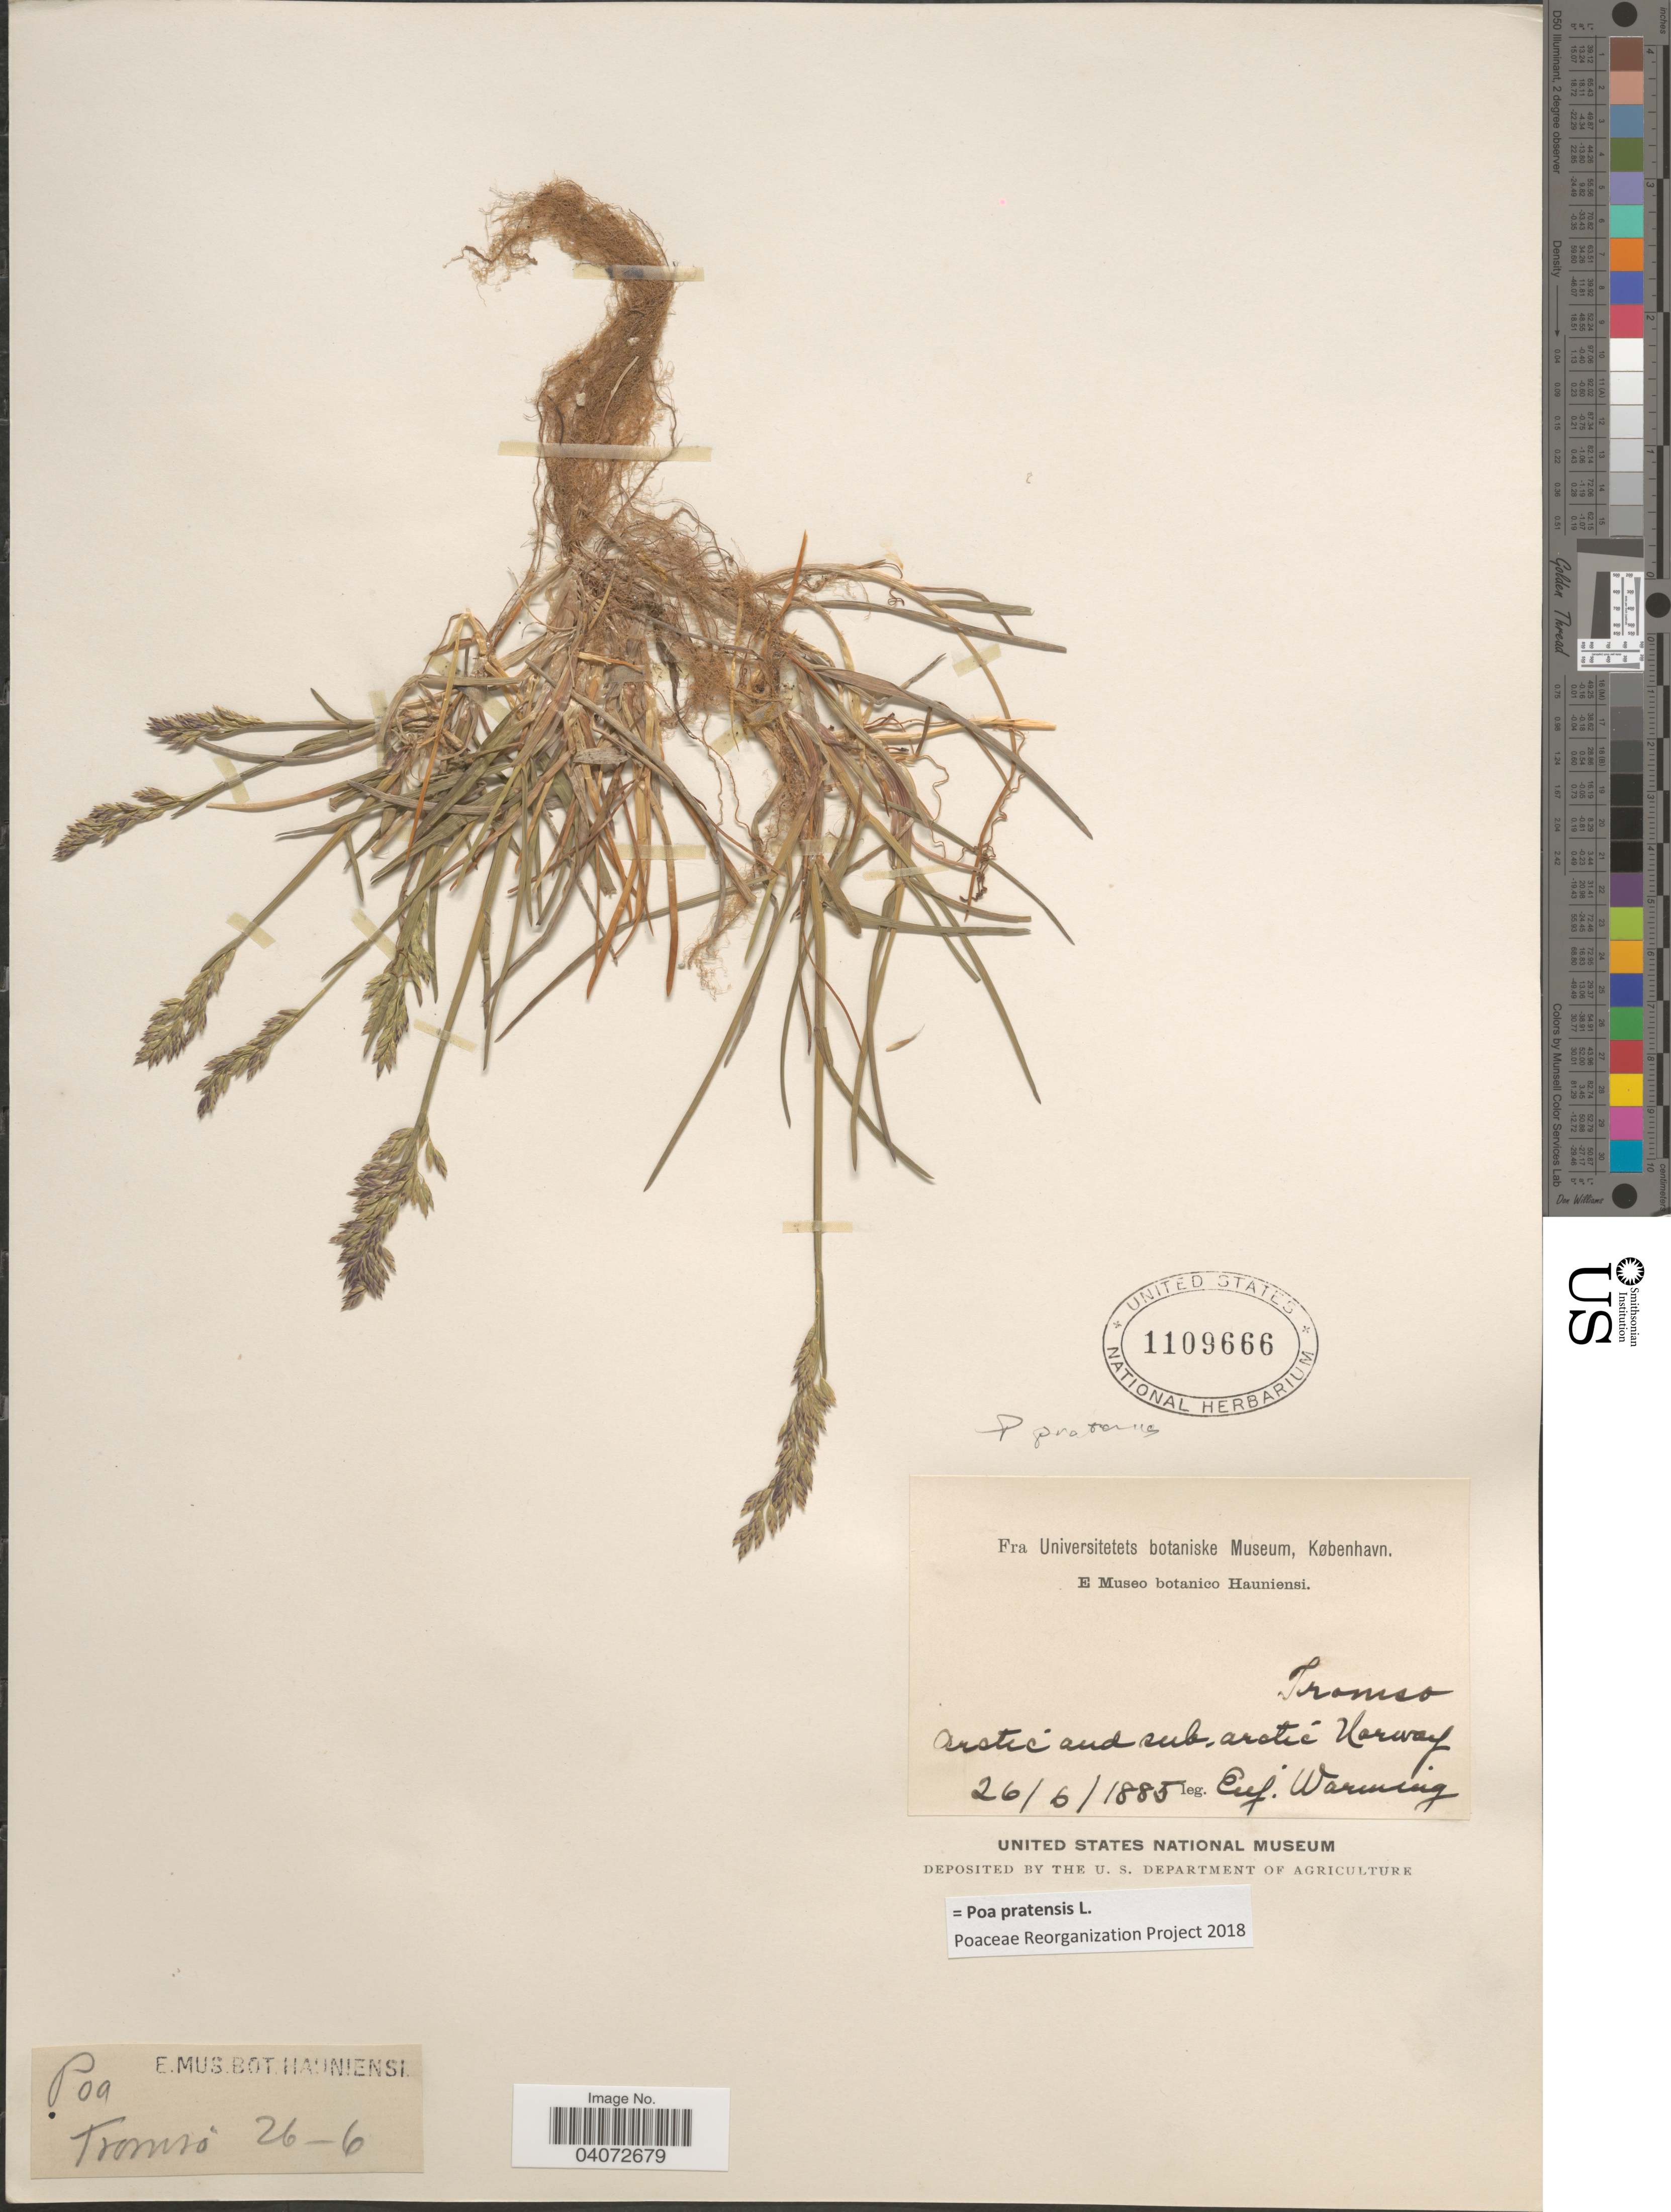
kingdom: Plantae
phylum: Tracheophyta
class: Liliopsida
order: Poales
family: Poaceae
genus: Poa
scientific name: Poa pratensis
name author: L.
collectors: E. Warming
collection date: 1885-06-26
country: Norway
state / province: Troms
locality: Tromso. Arctic and sub. arctic Norway.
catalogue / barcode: US 1109666